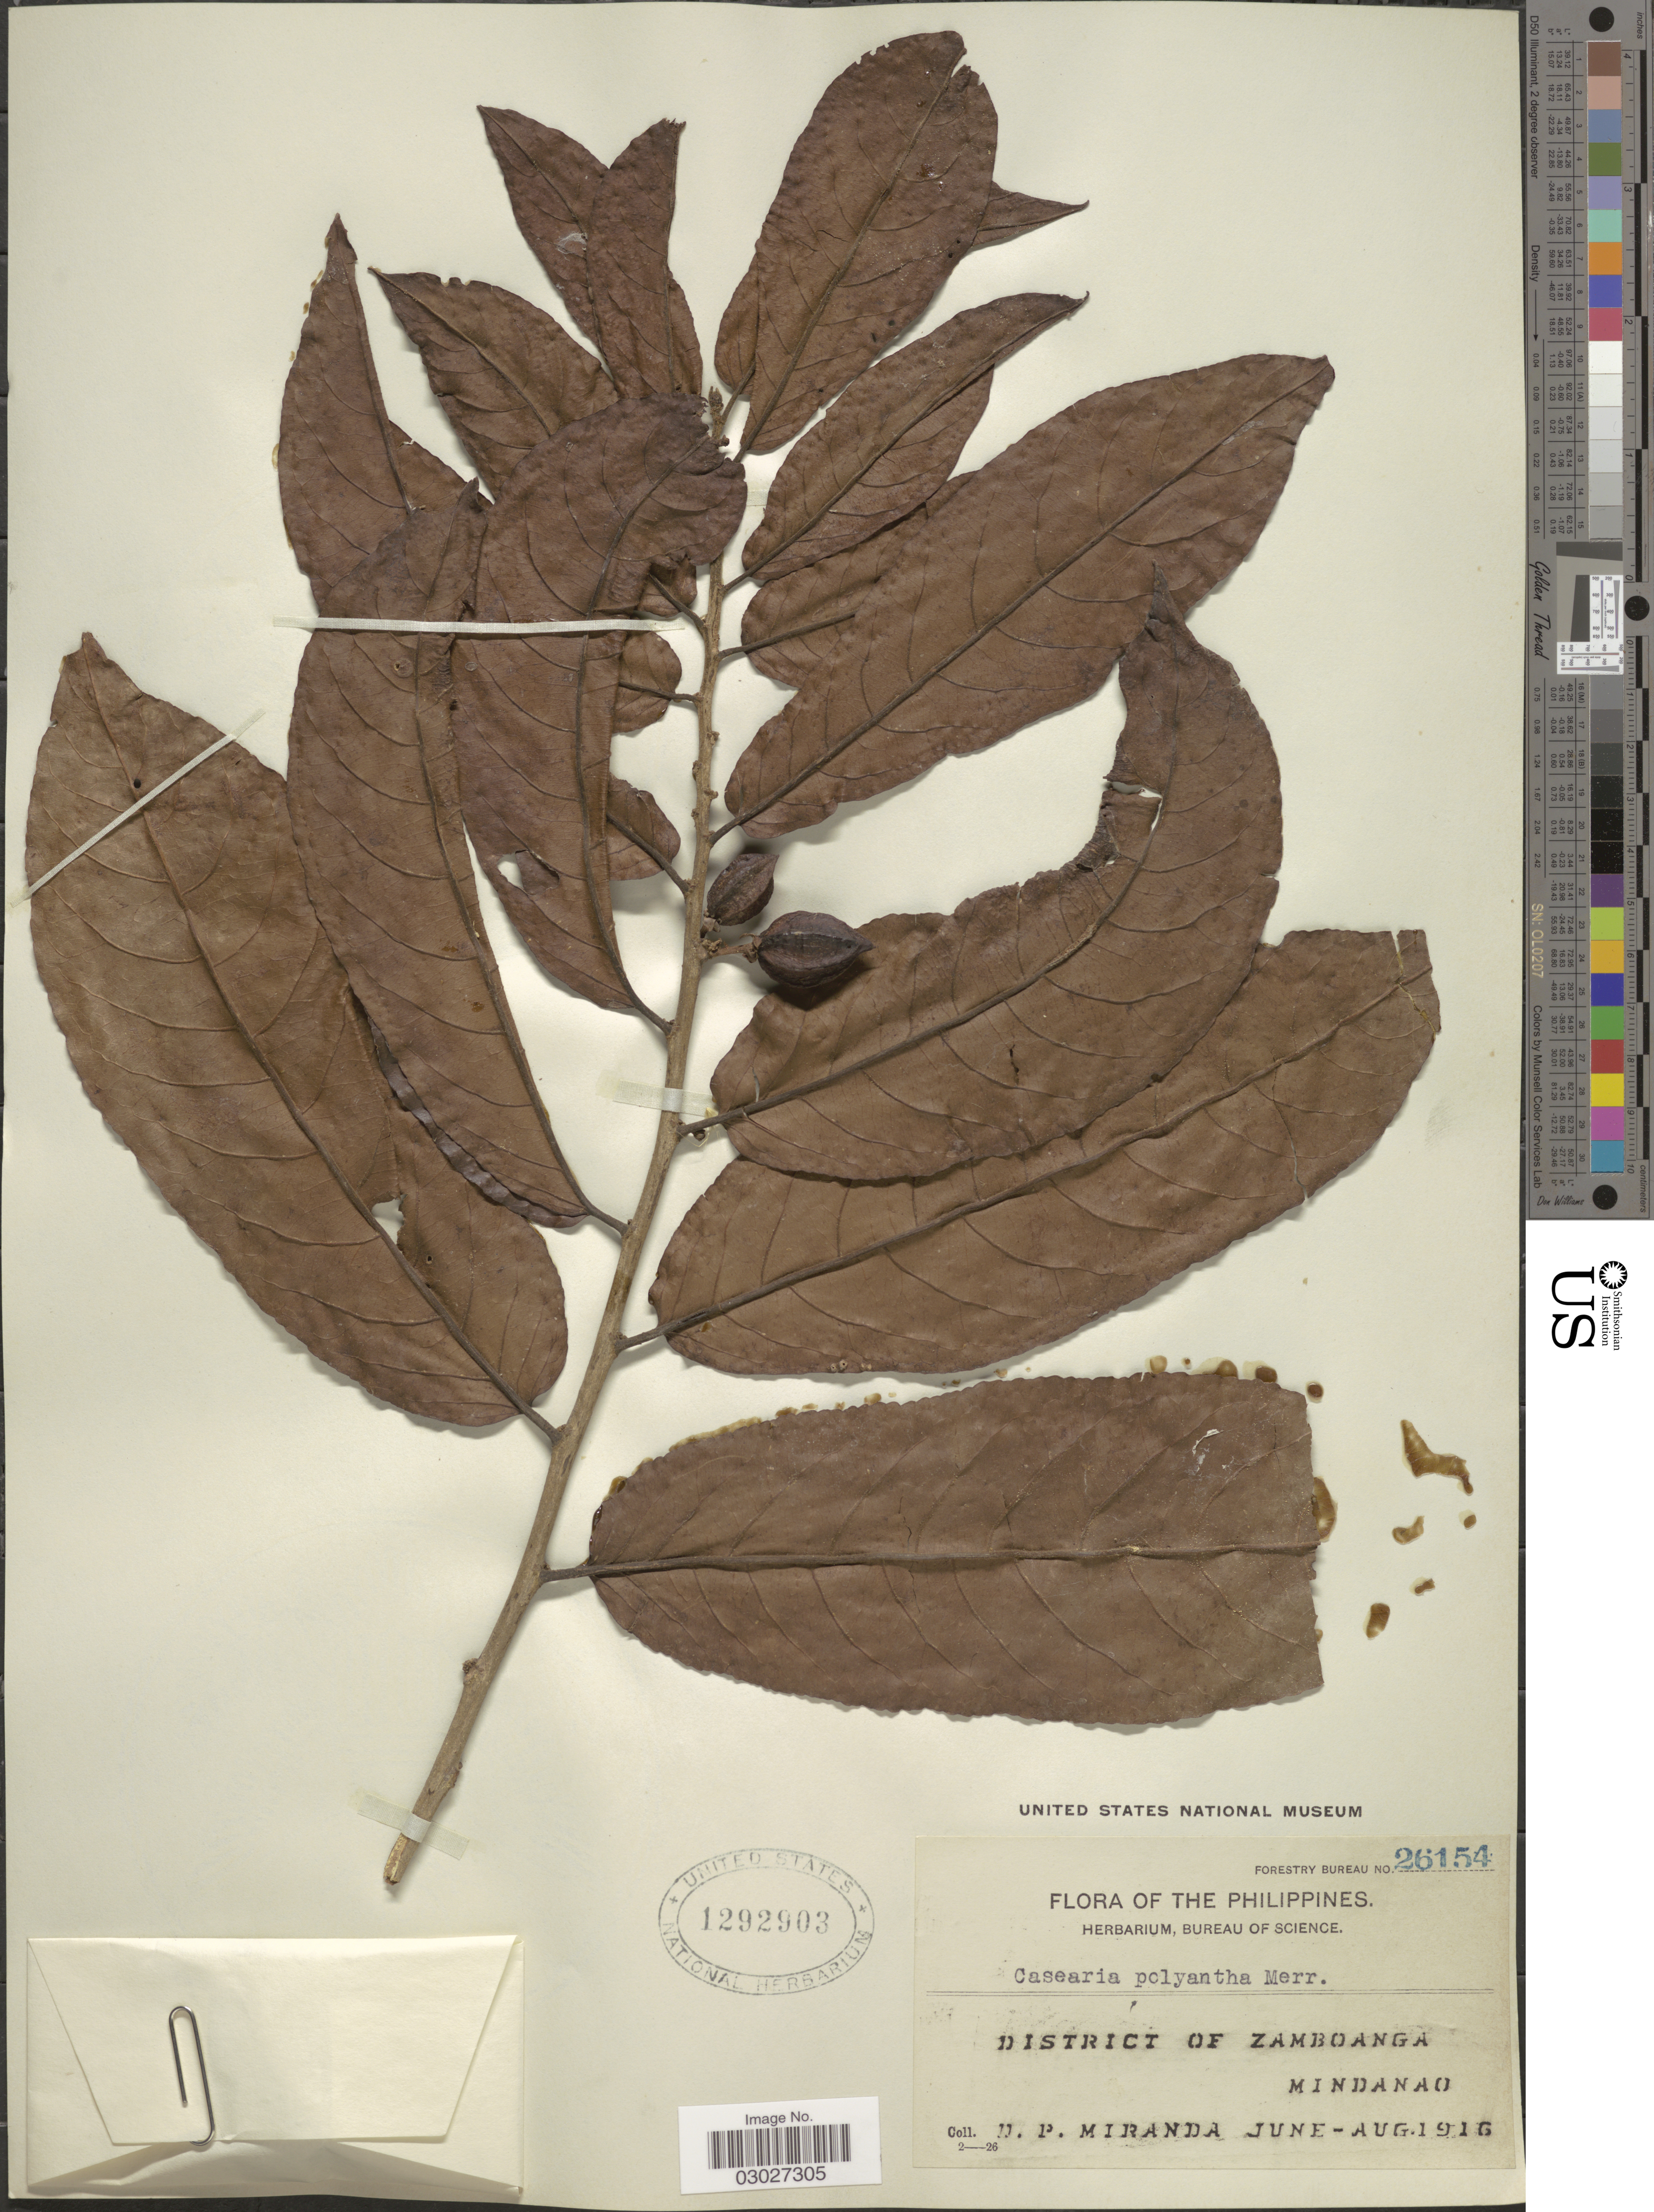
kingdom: Plantae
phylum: Tracheophyta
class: Magnoliopsida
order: Malpighiales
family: Salicaceae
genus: Casearia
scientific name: Casearia grewiifolia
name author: Vent.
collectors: D. P. Miranda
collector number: Forestry Bureau 26154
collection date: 1916-06/1916-08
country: Philippines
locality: District of Zamboanga, Mindanao.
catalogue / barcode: US 1292903